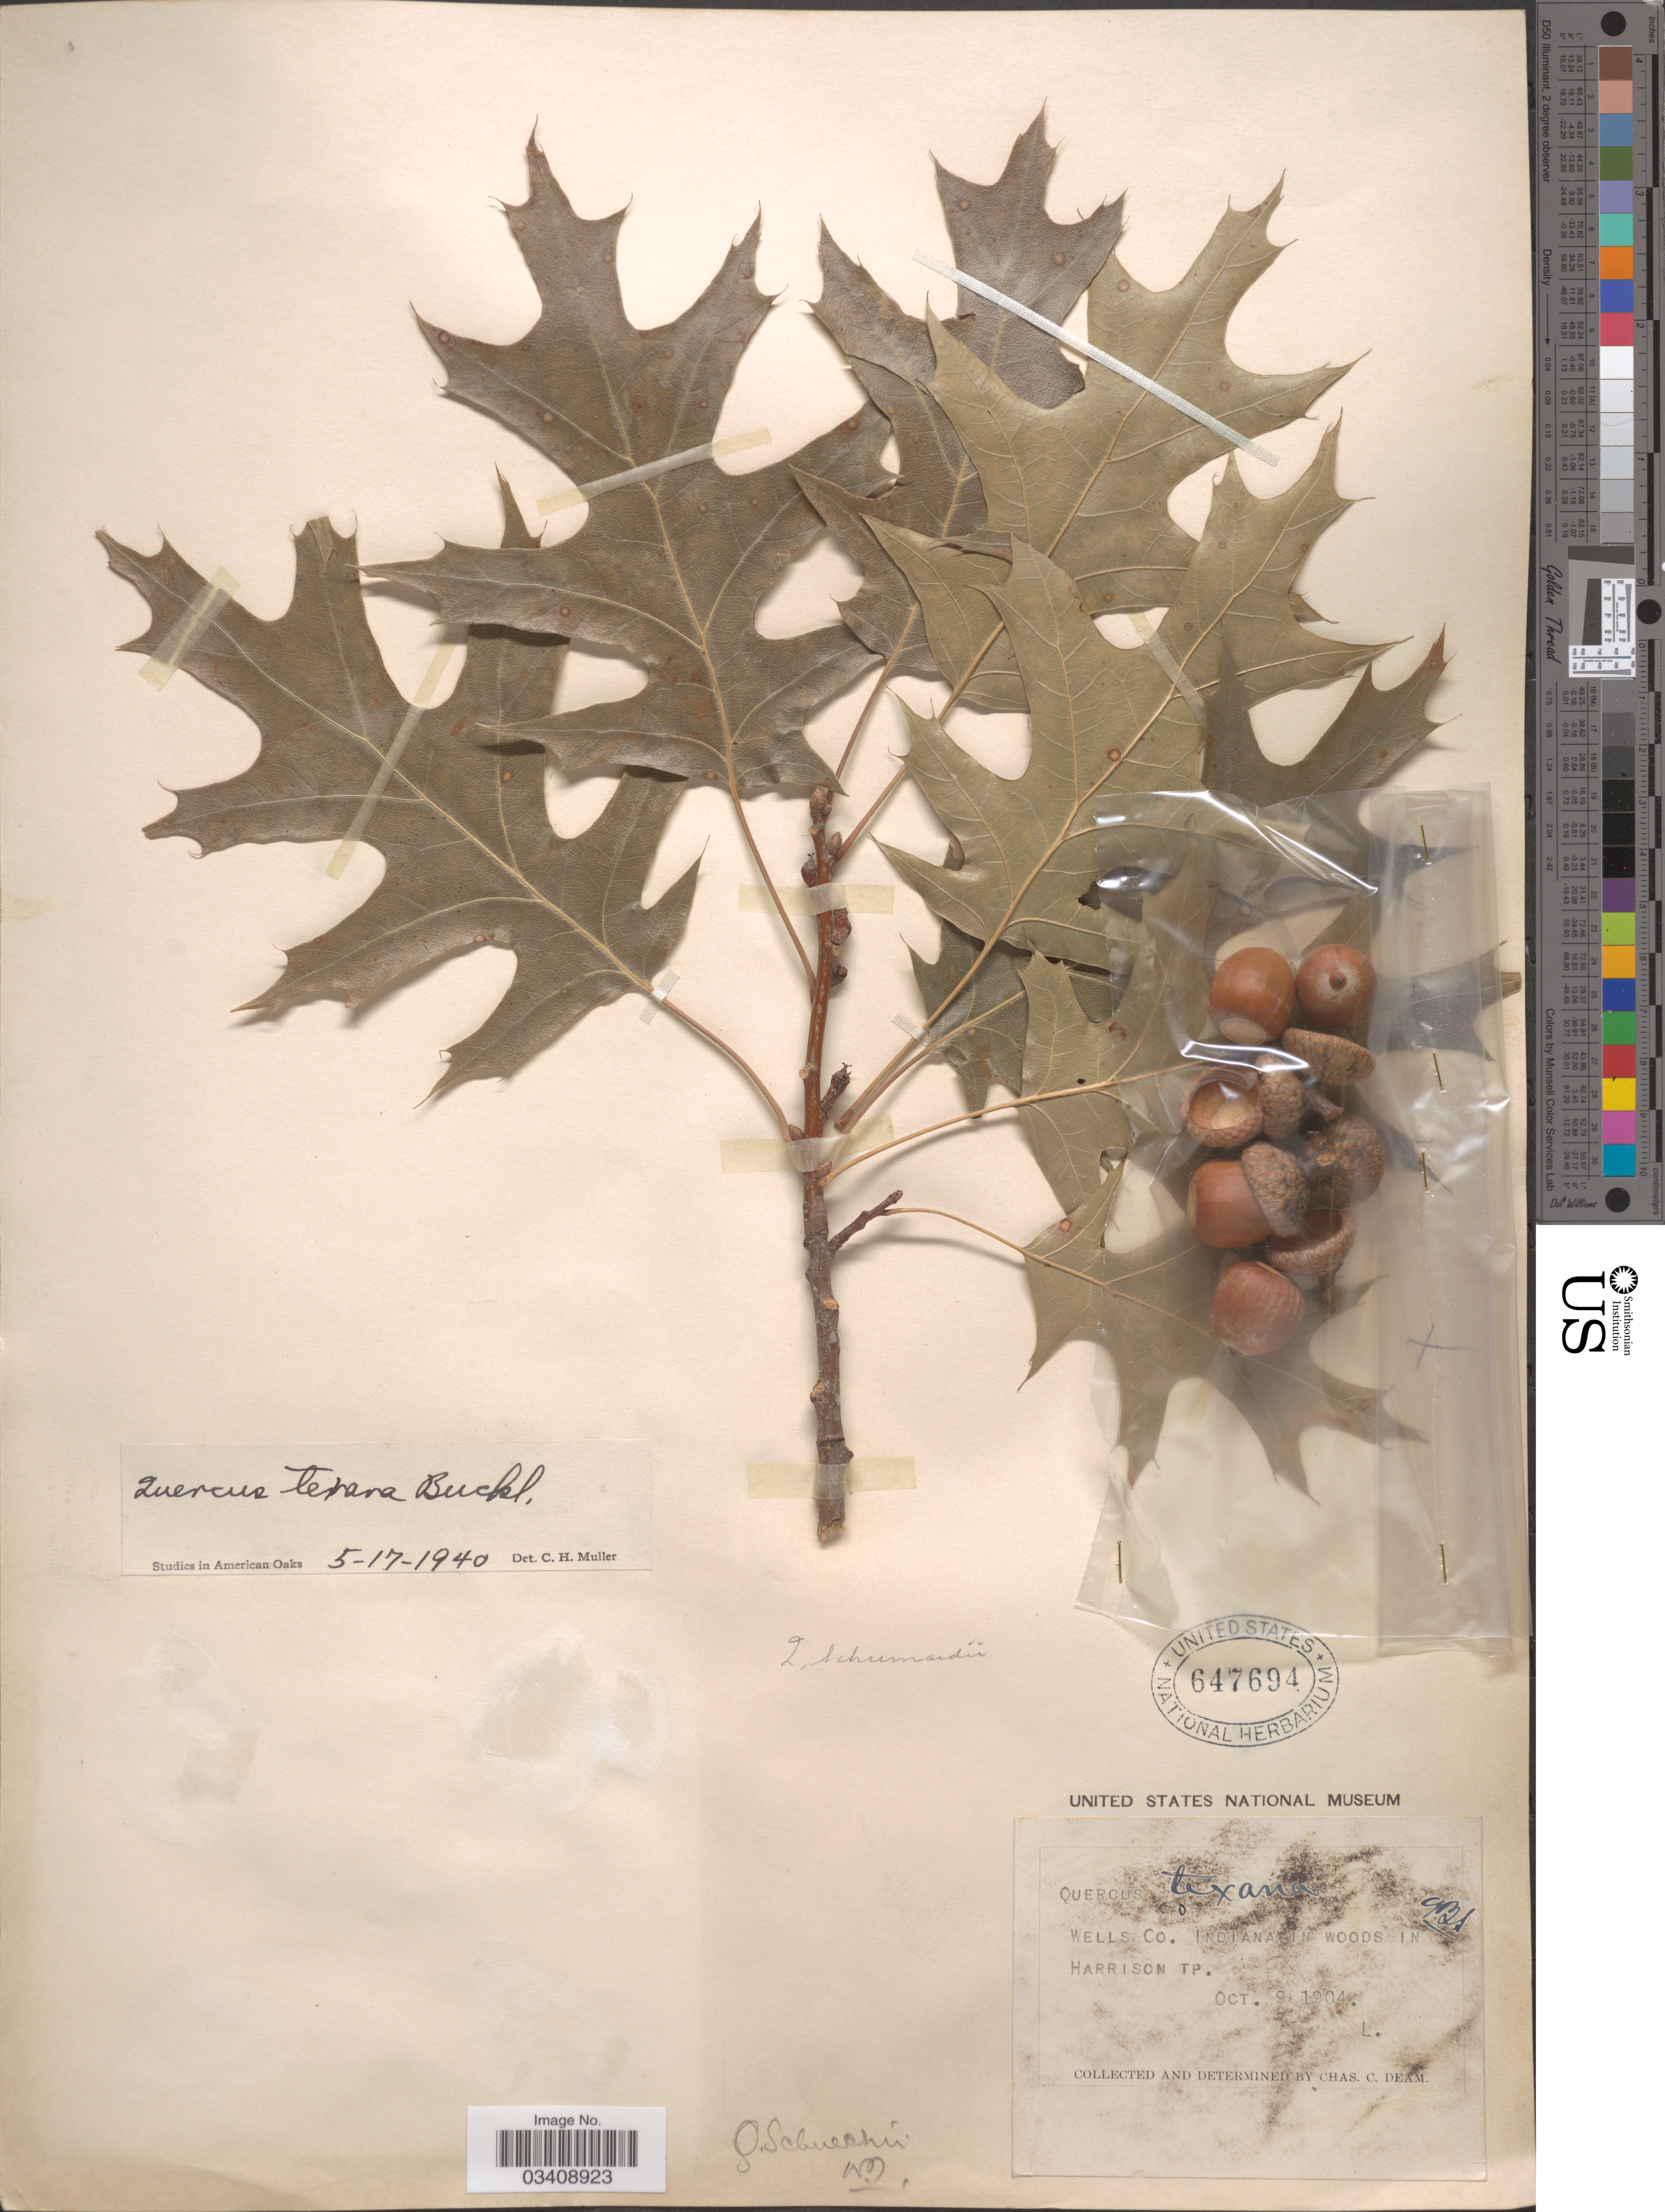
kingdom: Plantae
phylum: Tracheophyta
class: Magnoliopsida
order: Fagales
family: Fagaceae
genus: Quercus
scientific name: Quercus texana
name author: Buckley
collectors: C. C. Deam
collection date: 1904-10-09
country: United States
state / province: Indiana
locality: Wells Co. In Harrison Tp.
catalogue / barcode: US 647694